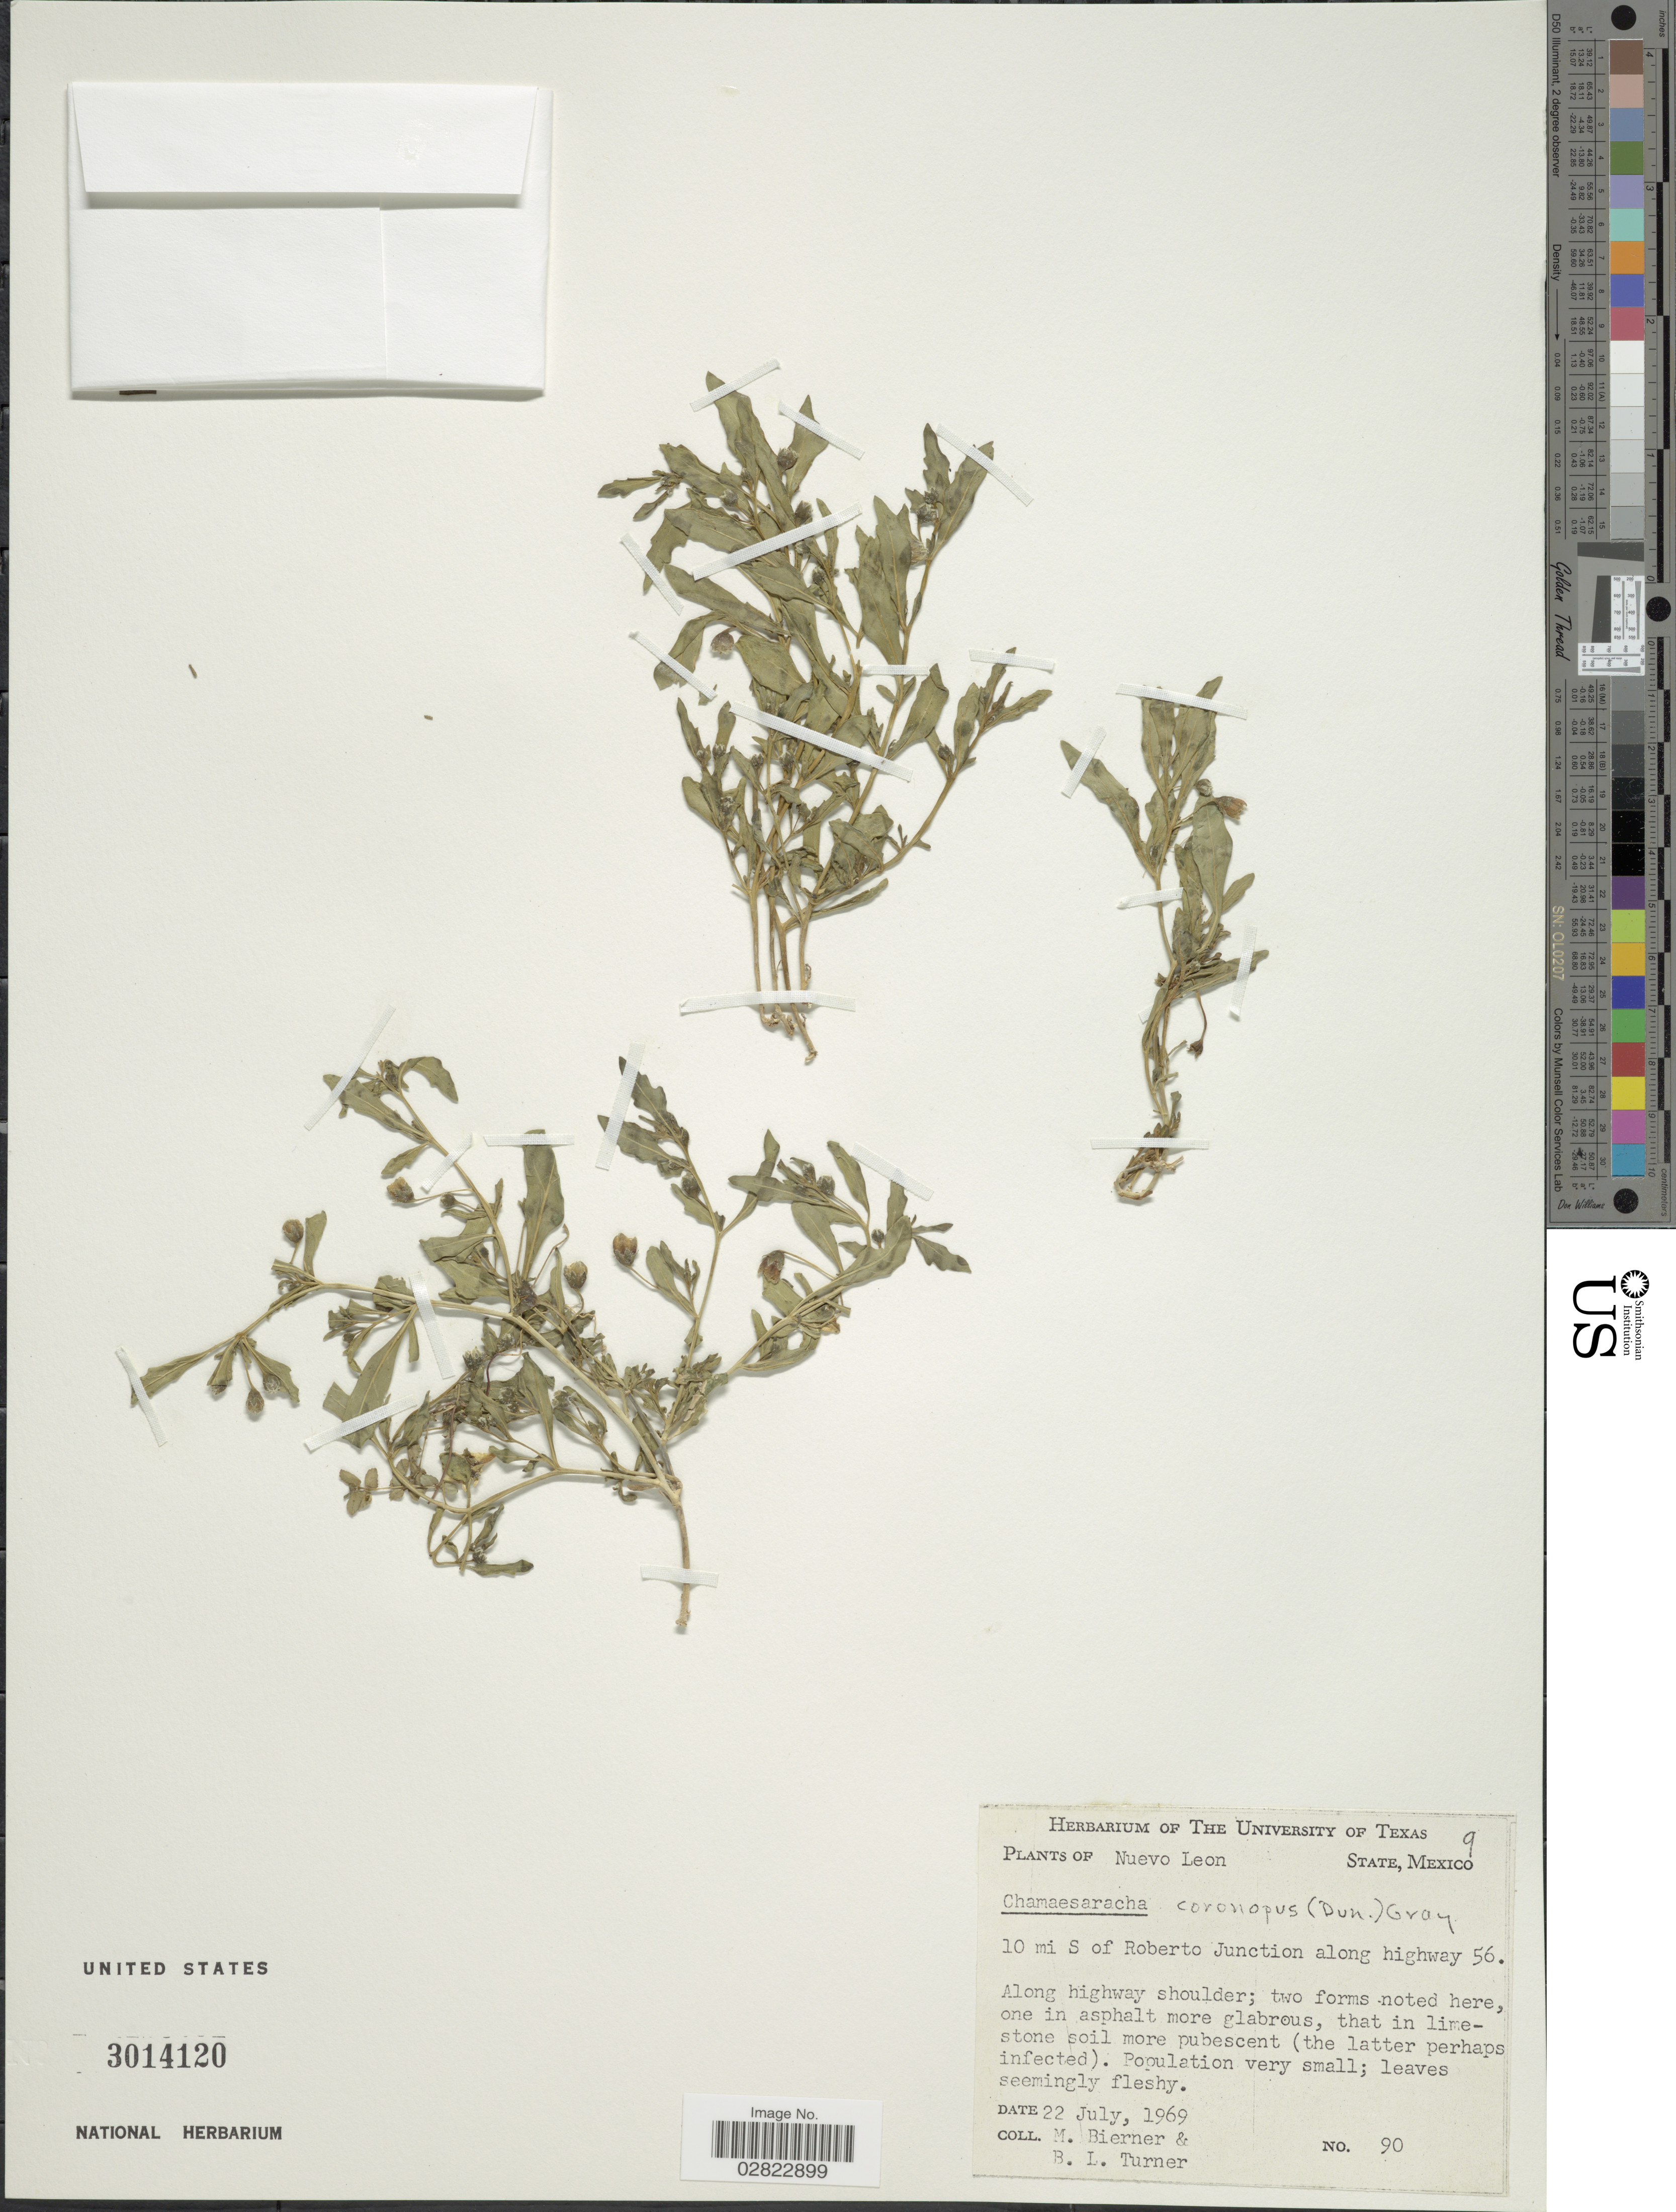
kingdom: Plantae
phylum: Tracheophyta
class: Magnoliopsida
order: Solanales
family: Solanaceae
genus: Chamaesaracha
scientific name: Chamaesaracha coronopus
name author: (Dunal) A. Gray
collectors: M. W. Bierner & B. L. Turner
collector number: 90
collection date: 1969-07-22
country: Mexico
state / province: Nuevo León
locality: Nuevo Leon State, 10 mi S of Roberto Junction along Highway 56.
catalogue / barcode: US 3014120